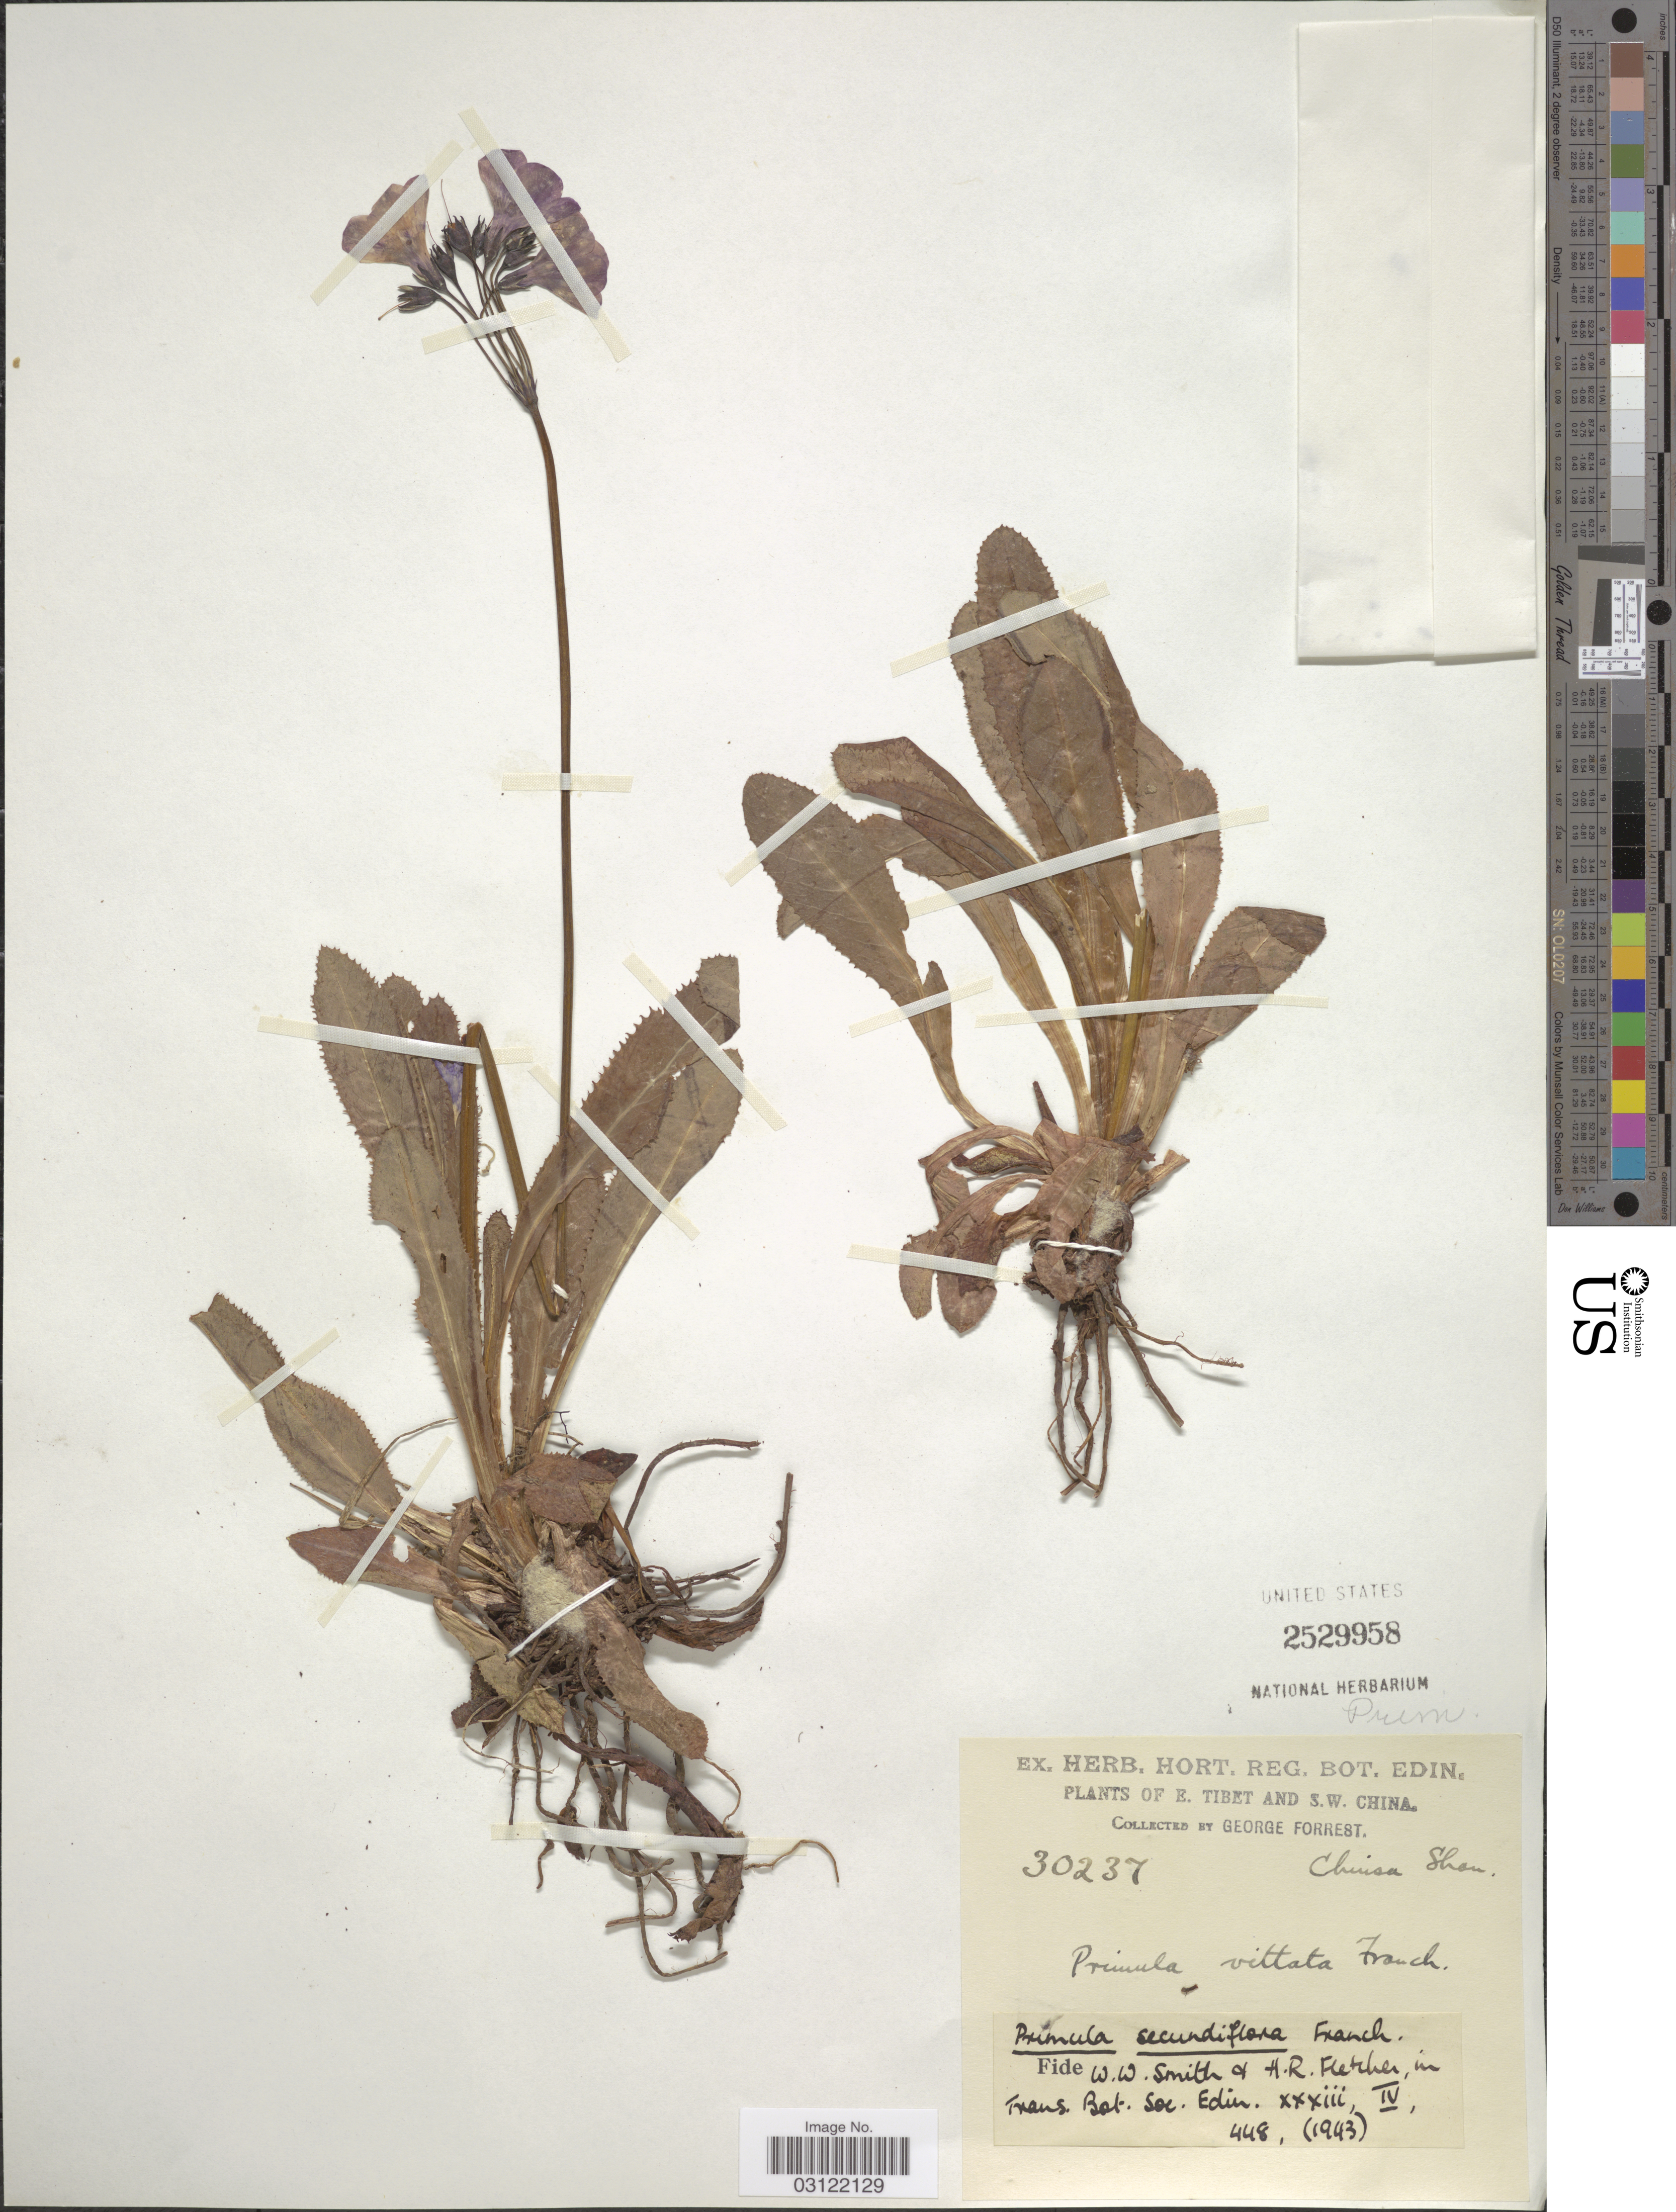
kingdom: Plantae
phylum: Tracheophyta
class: Magnoliopsida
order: Ericales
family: Primulaceae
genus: Primula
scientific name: Primula secundiflora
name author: Franch.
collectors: G. Forrest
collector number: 30237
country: China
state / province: Xizang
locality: E. Tibet and S.W. China. Chuisa Shan.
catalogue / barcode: US 2529958